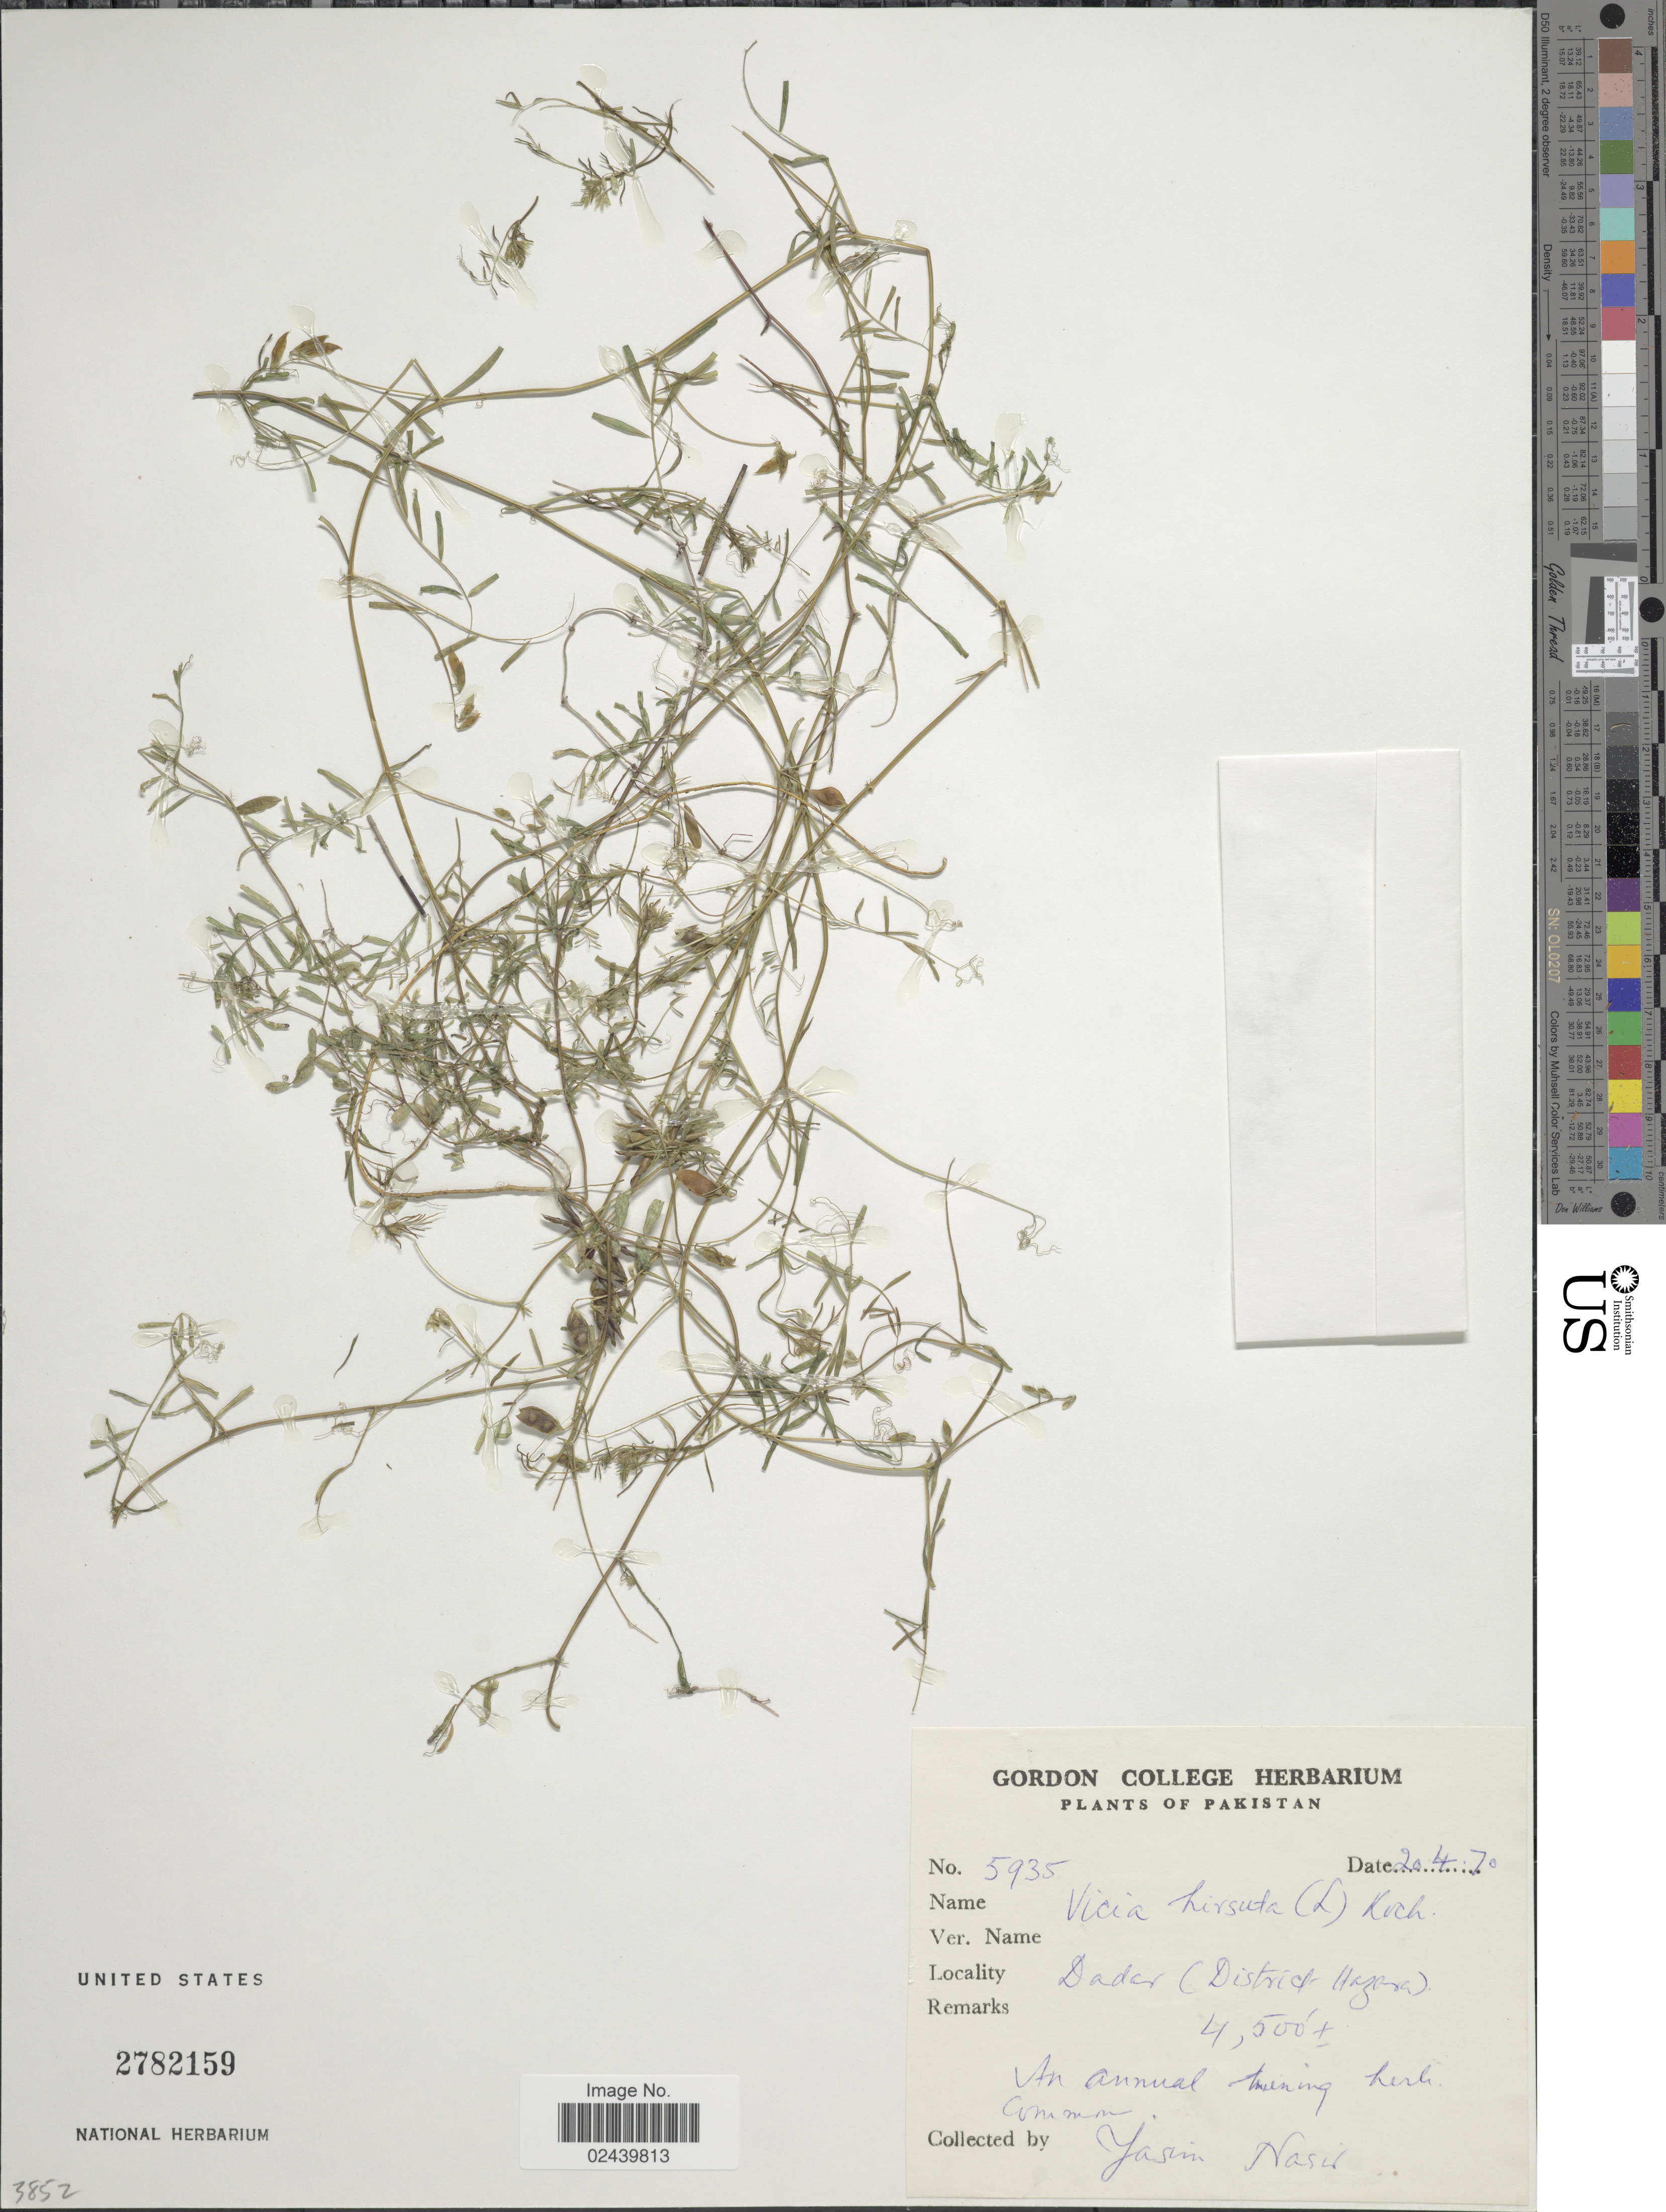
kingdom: Plantae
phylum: Tracheophyta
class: Magnoliopsida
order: Fabales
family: Fabaceae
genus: Vicia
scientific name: Vicia hirsuta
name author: (L.) A. Gray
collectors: Y. Nasir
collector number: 5935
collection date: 1970-04-20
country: Pakistan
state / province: Khyber Pakhtunkhwa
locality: Dadar (District Hazara)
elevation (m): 1372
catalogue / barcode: US 2782159